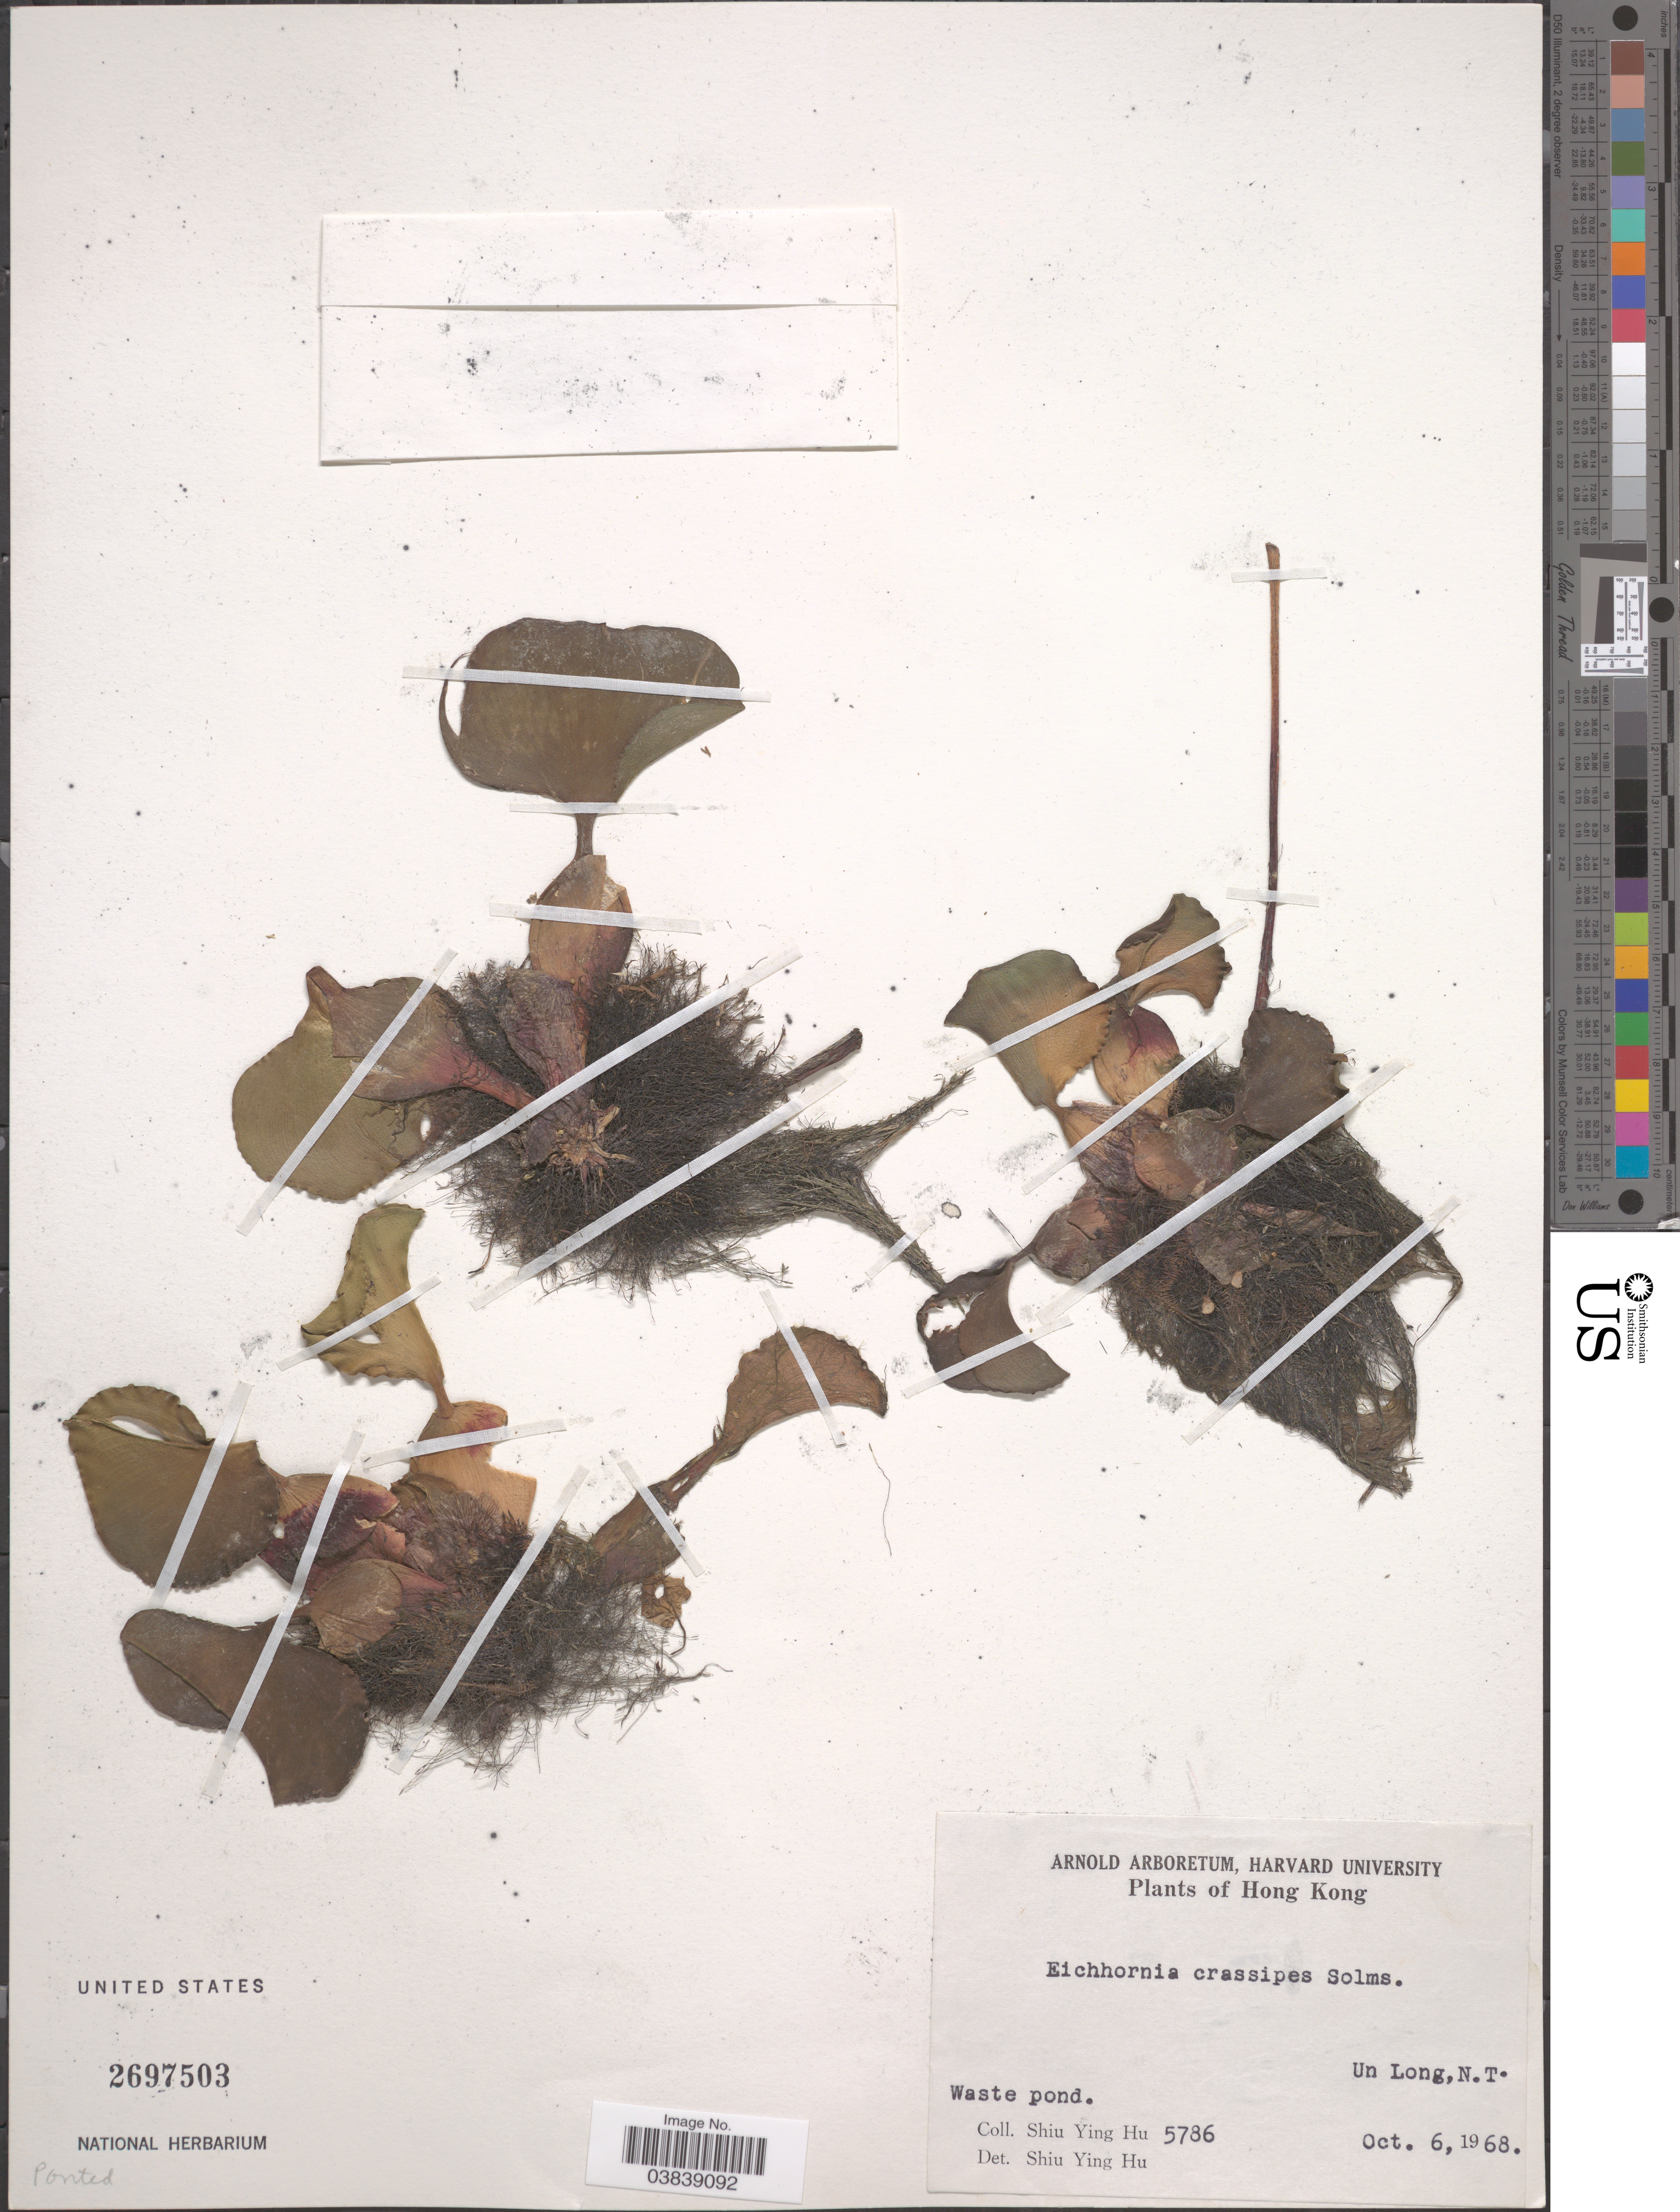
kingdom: Plantae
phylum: Tracheophyta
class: Liliopsida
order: Commelinales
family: Pontederiaceae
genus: Eichhornia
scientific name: Eichhornia crassipes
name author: (Mart.) Solms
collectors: S. Y. Hu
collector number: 5786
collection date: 1968-10-06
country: China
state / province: Hong Kong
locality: Un Long, N.T.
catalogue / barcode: US 2697503